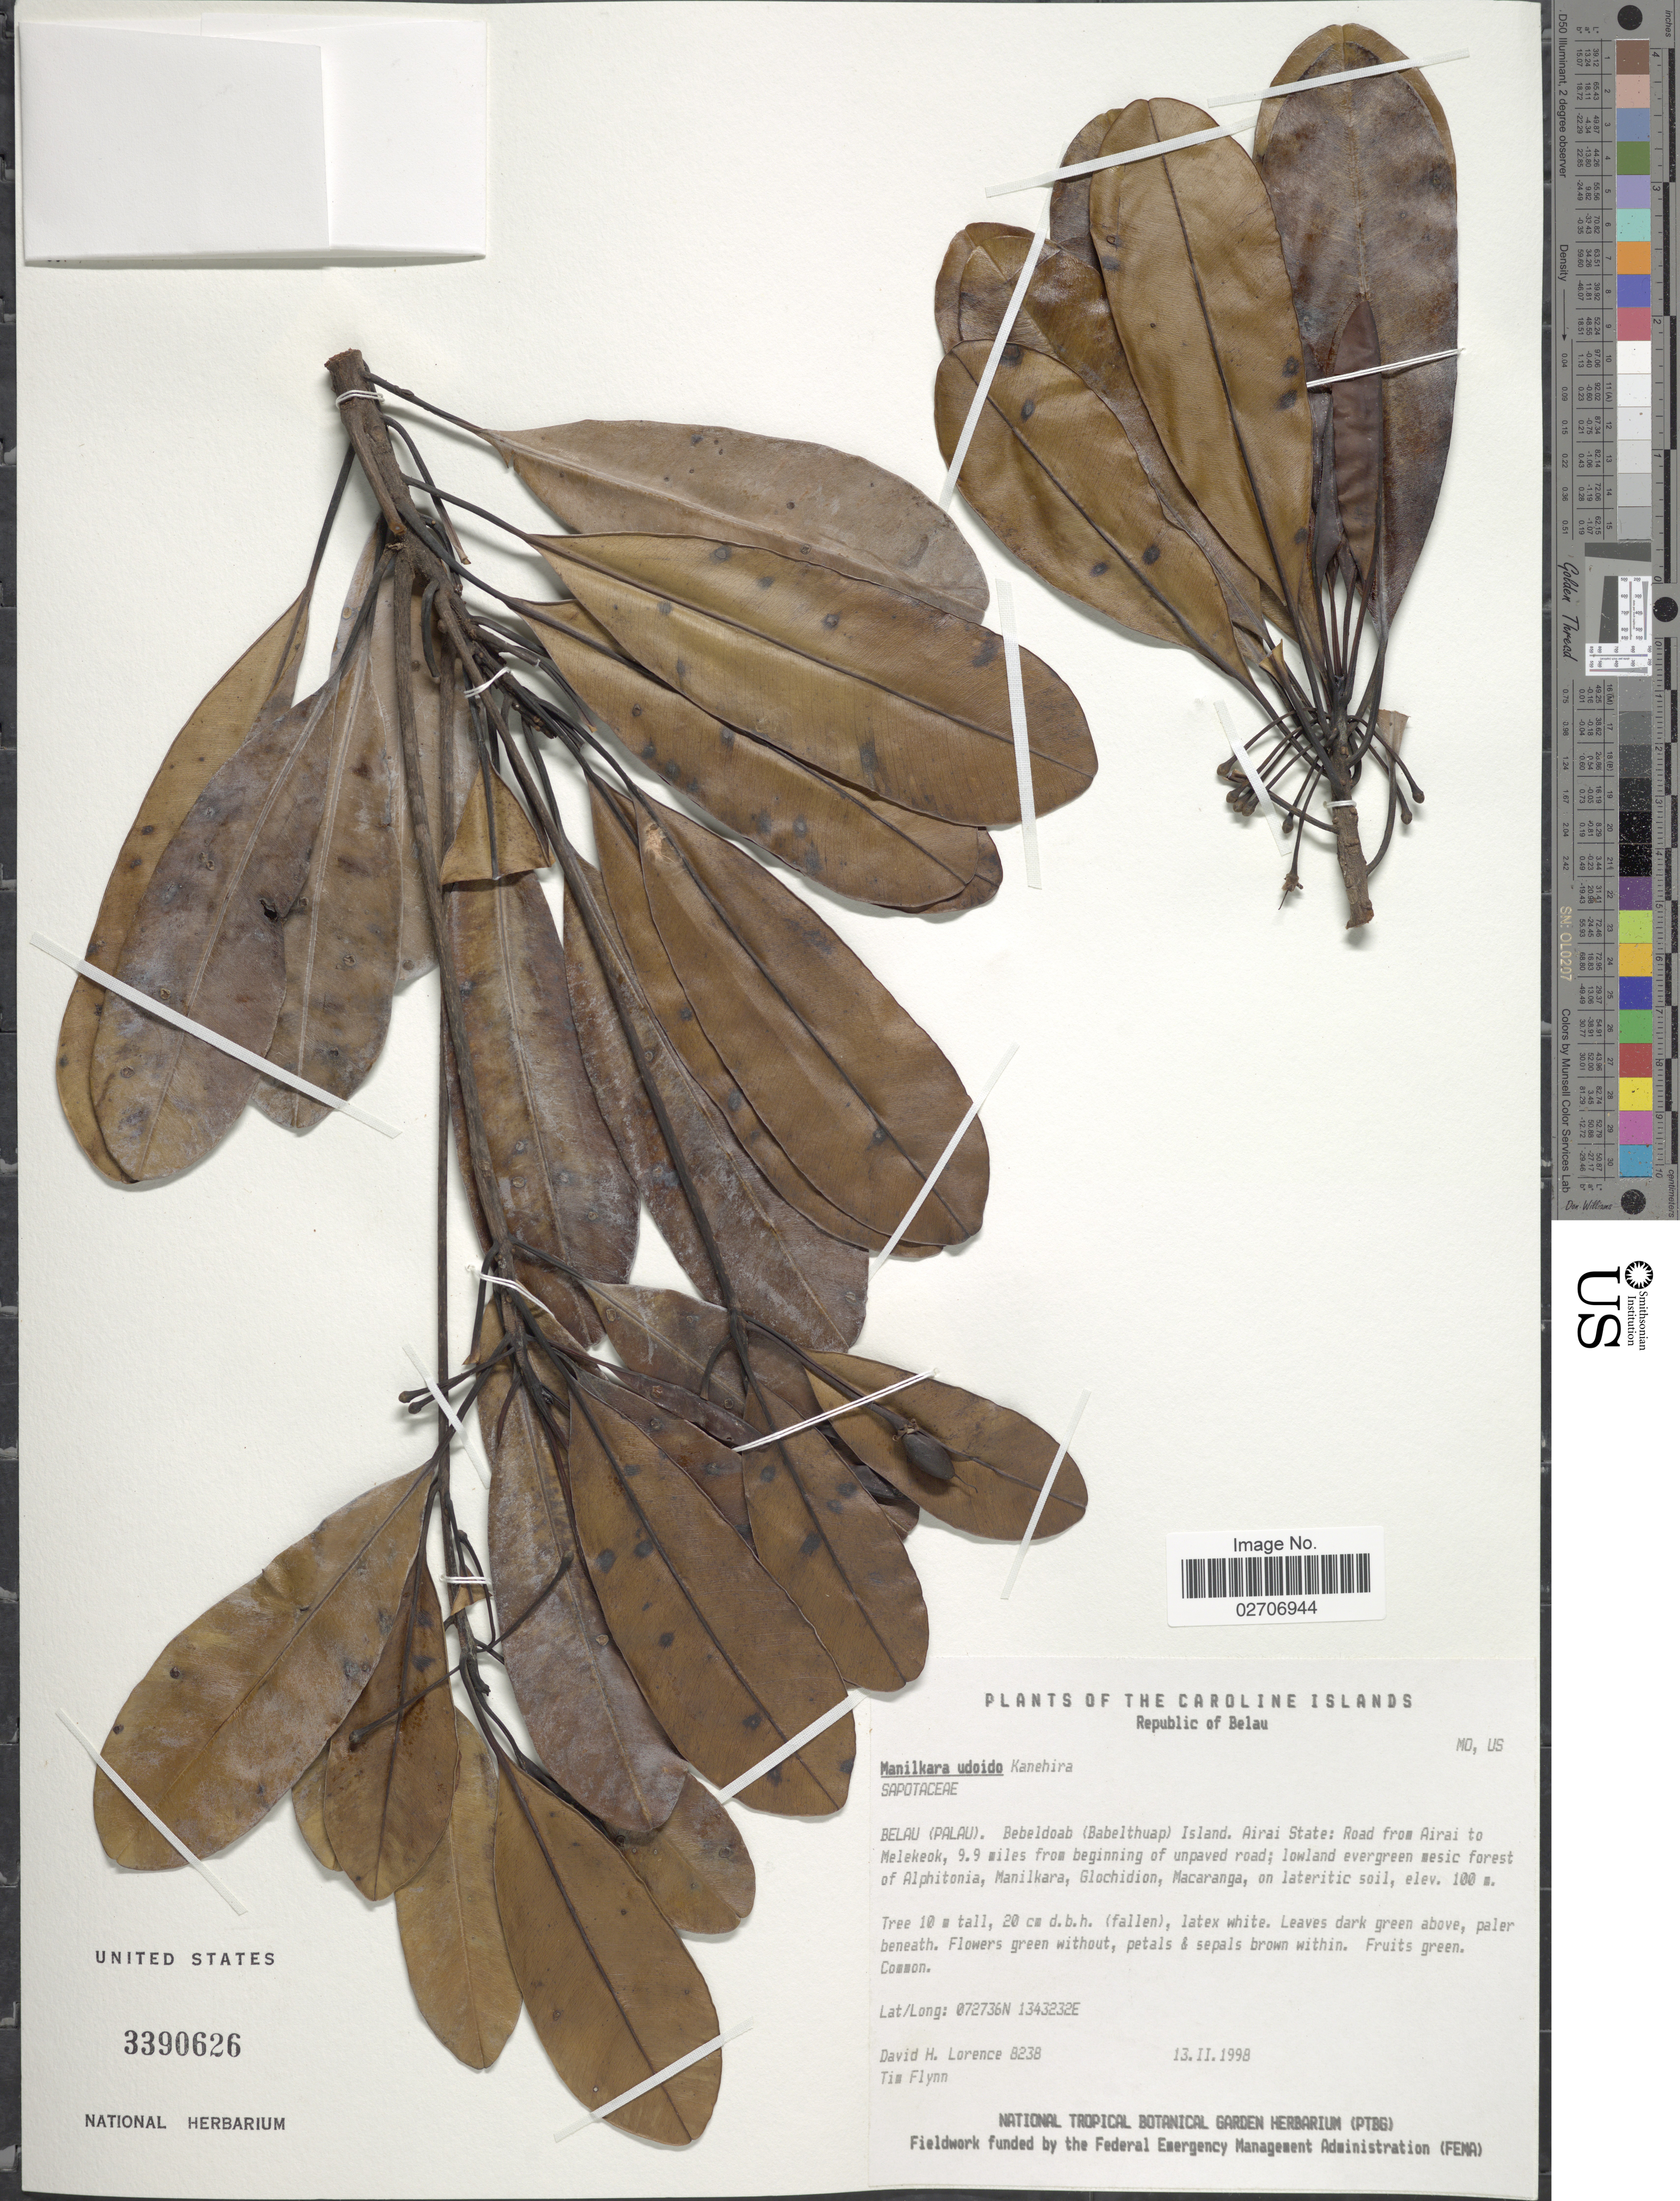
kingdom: Plantae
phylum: Tracheophyta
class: Magnoliopsida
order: Ericales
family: Sapotaceae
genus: Manilkara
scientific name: Manilkara udoido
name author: Kaneh.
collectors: D. Lorence & T. Flynn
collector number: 8238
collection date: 1998-02-13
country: Palau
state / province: Airai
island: Babeldaob [Babelthuap]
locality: Bebeldoab (Babelthuap) Island, Airai State: road from Arai to Melekeok, 9.9 miles from beginning of unpaved road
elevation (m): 100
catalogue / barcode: US 3390626